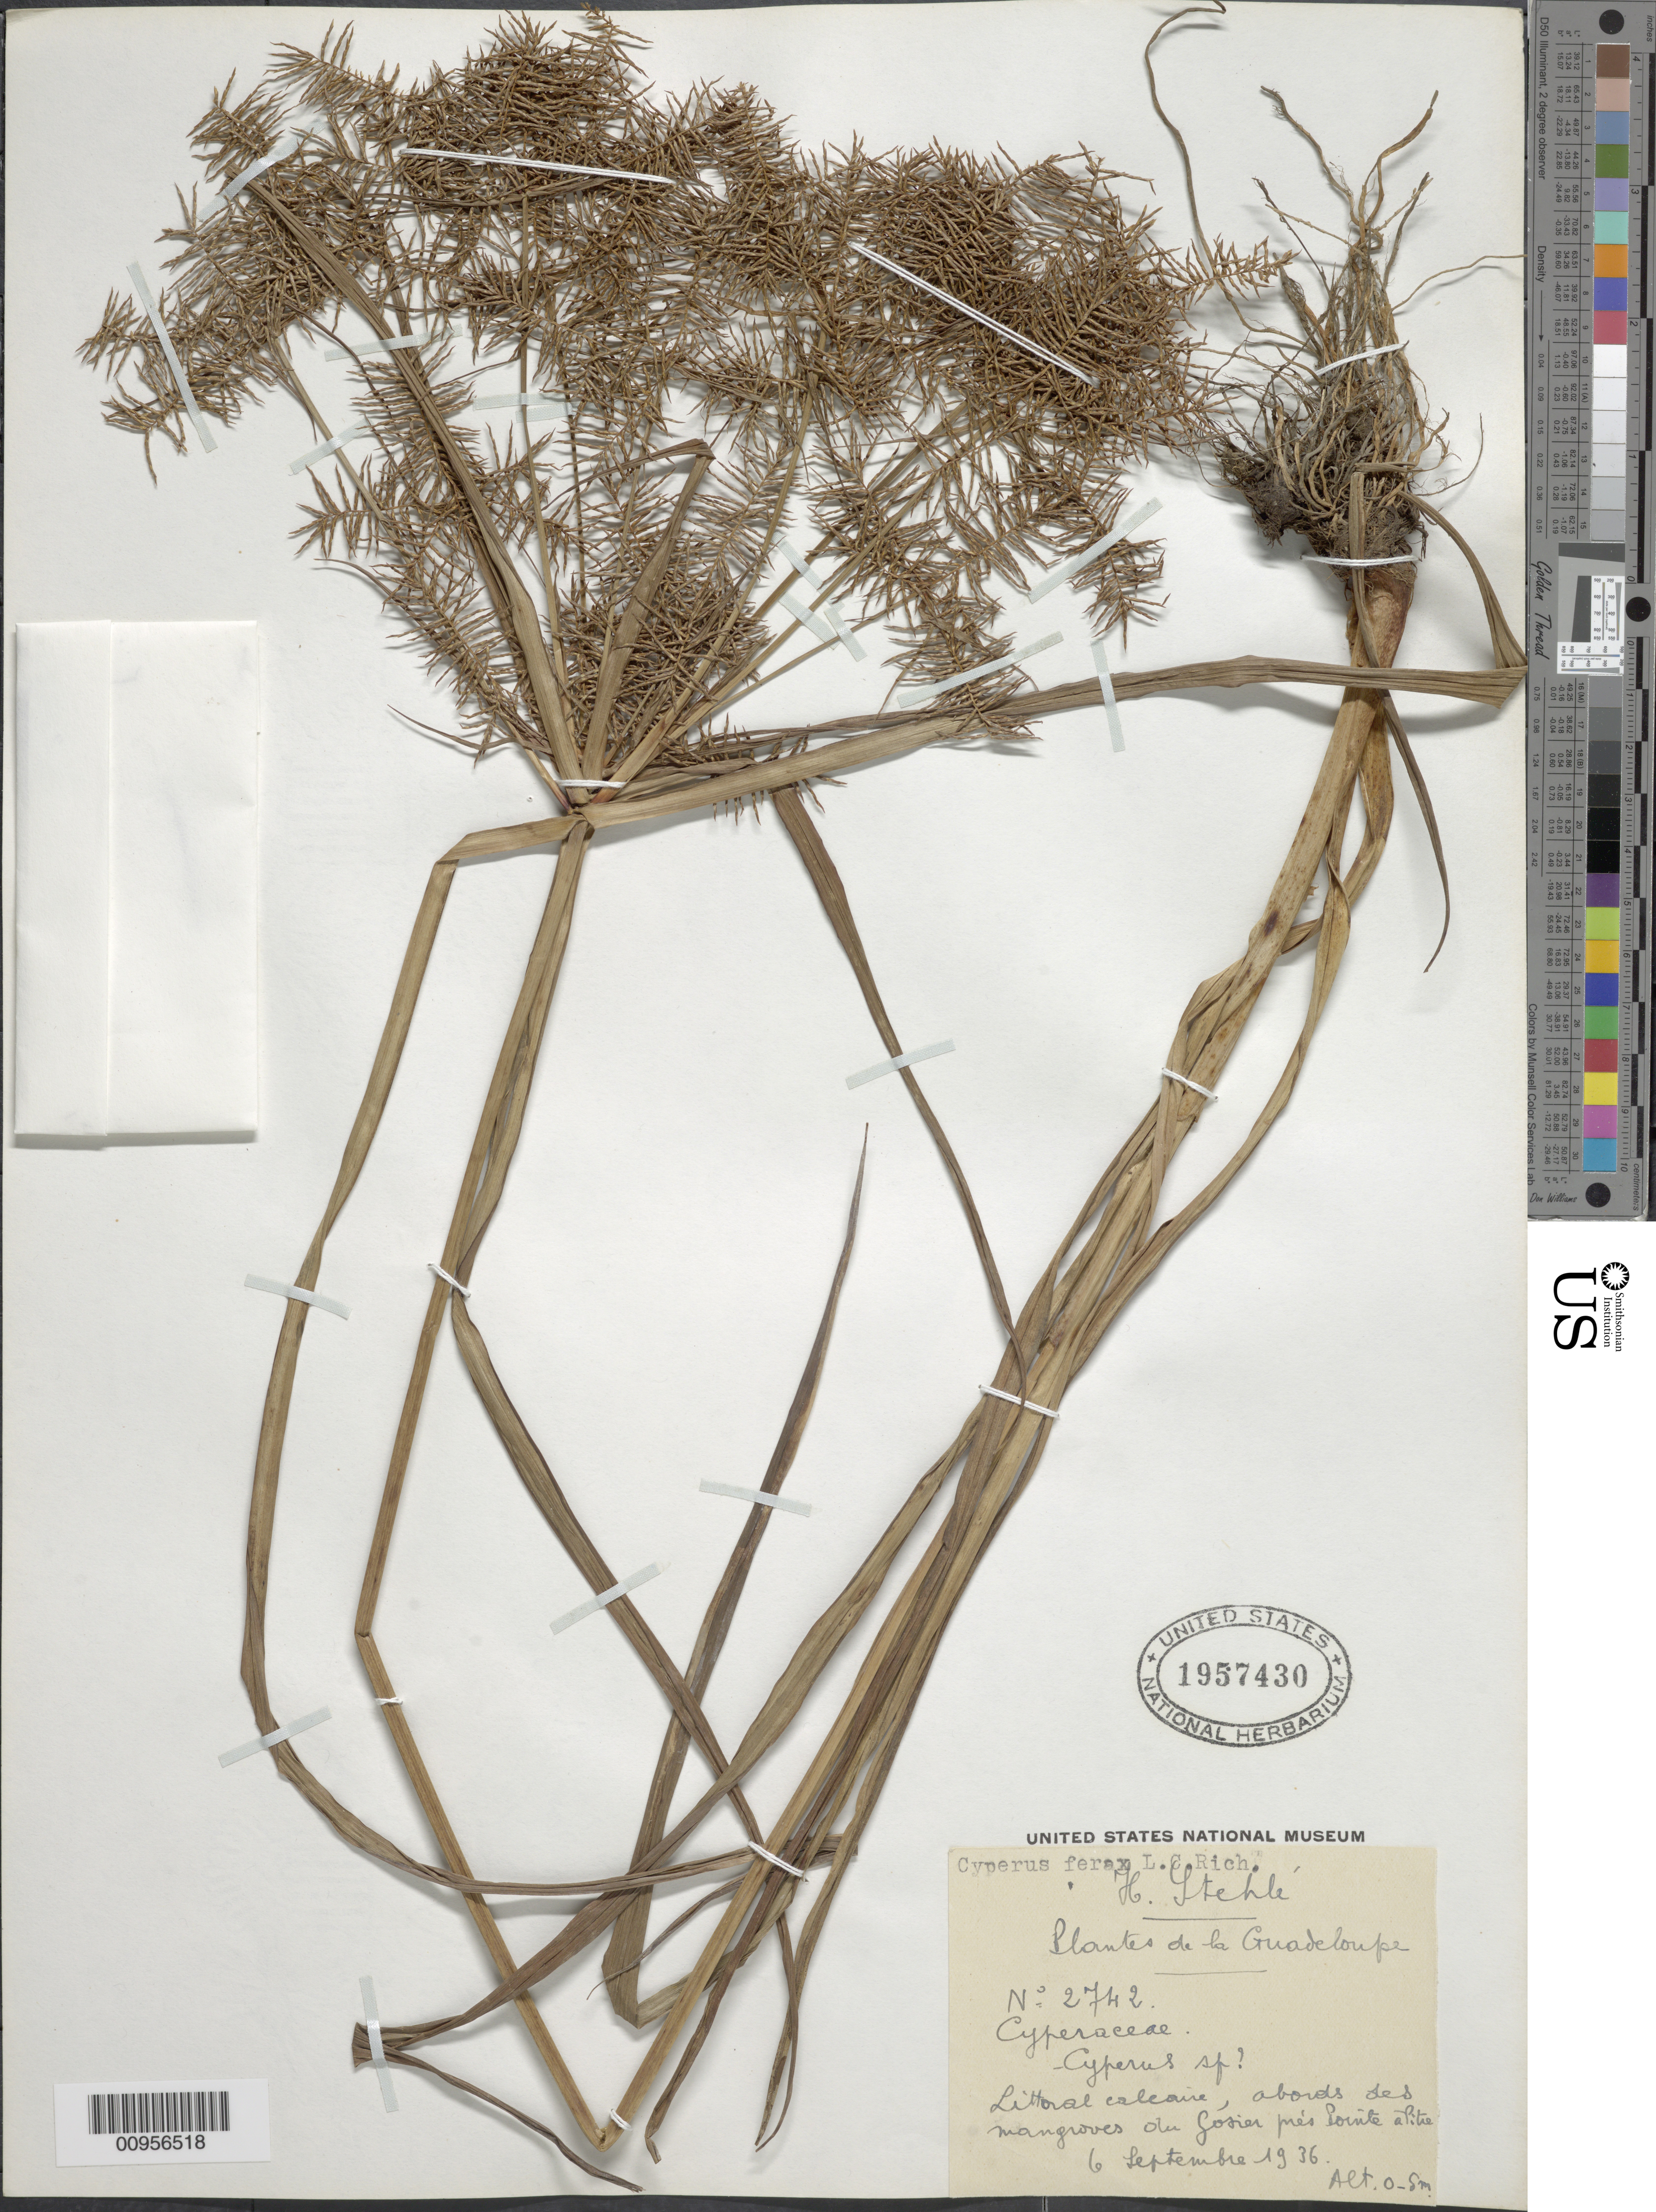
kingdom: Plantae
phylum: Tracheophyta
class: Liliopsida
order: Poales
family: Cyperaceae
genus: Cyperus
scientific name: Cyperus odoratus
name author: L.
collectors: H. Stehlé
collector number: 2742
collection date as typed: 06 Sep 1936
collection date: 1936-09-06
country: Guadeloupe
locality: Abords des mangroves du Gosier prés Pointe à Pitre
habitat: Littoral calcaire, abords des mangroves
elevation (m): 0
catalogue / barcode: US 1957430